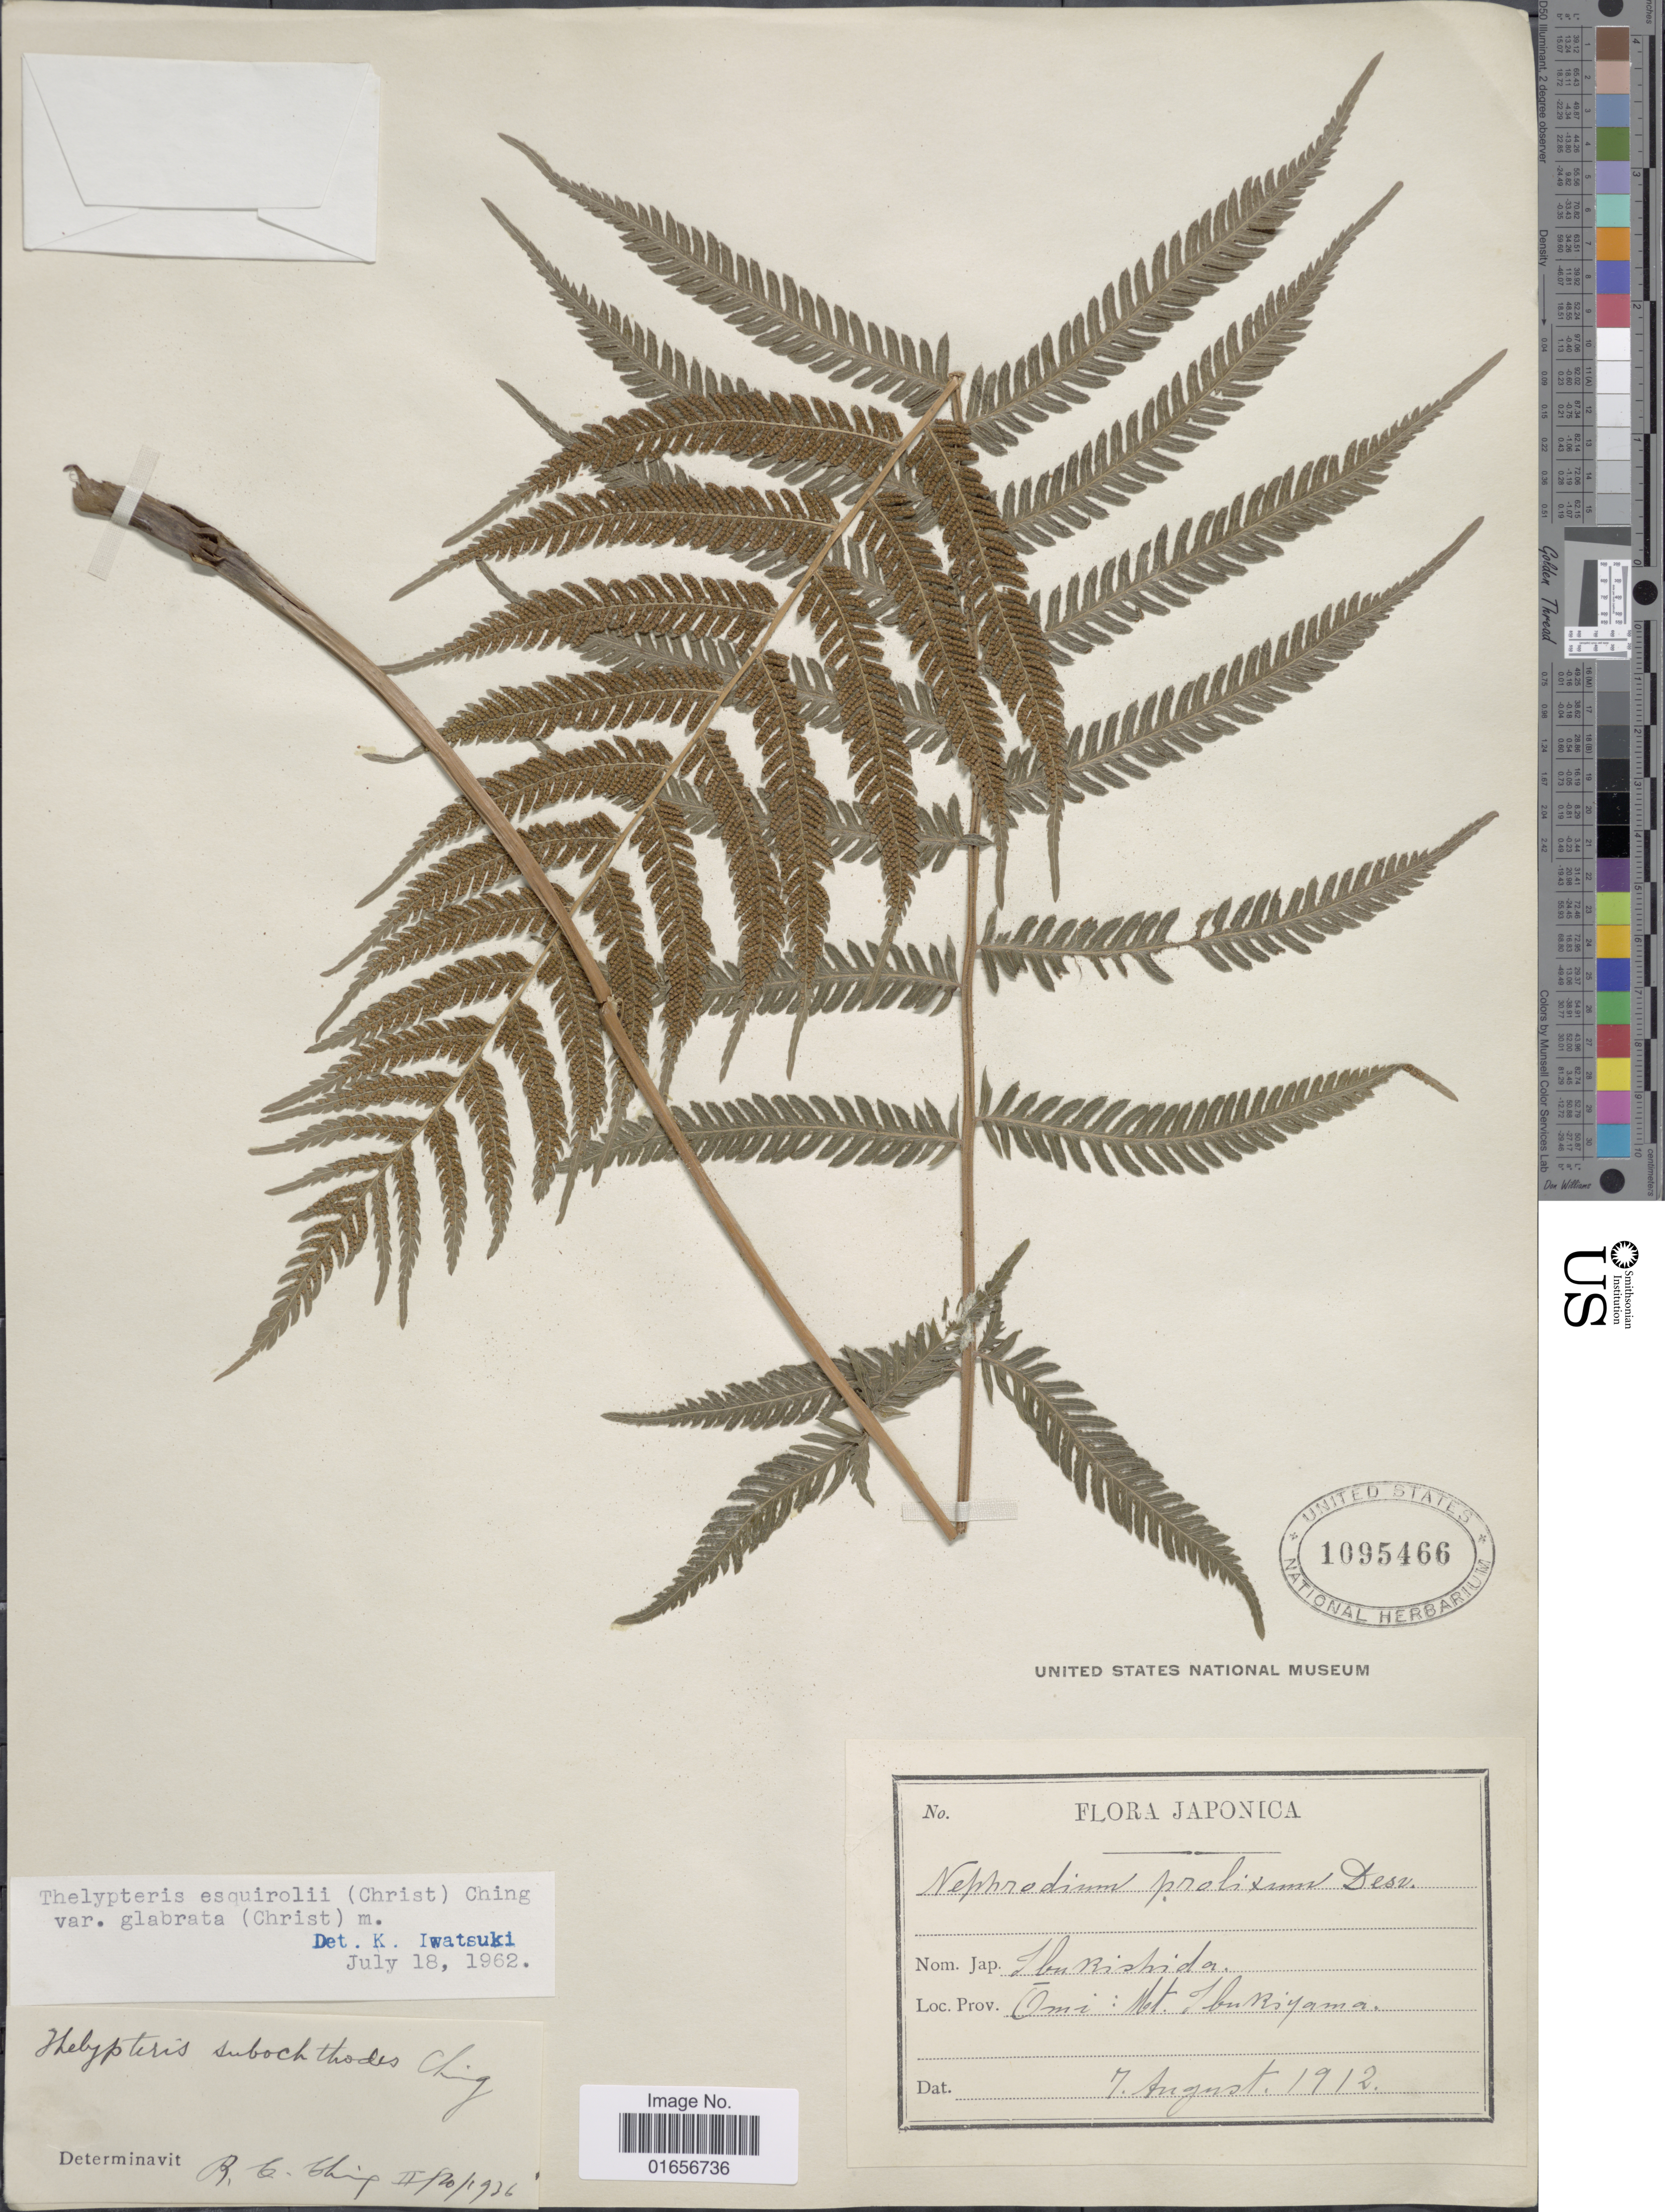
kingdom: Plantae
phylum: Tracheophyta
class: Polypodiopsida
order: Polypodiales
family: Thelypteridaceae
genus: Pseudocyclosorus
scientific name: Pseudocyclosorus esquirolii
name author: (Christ) Ching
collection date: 1912-08-07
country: Japan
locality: Omi: Mt. Ibukiyama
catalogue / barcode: US 1095466